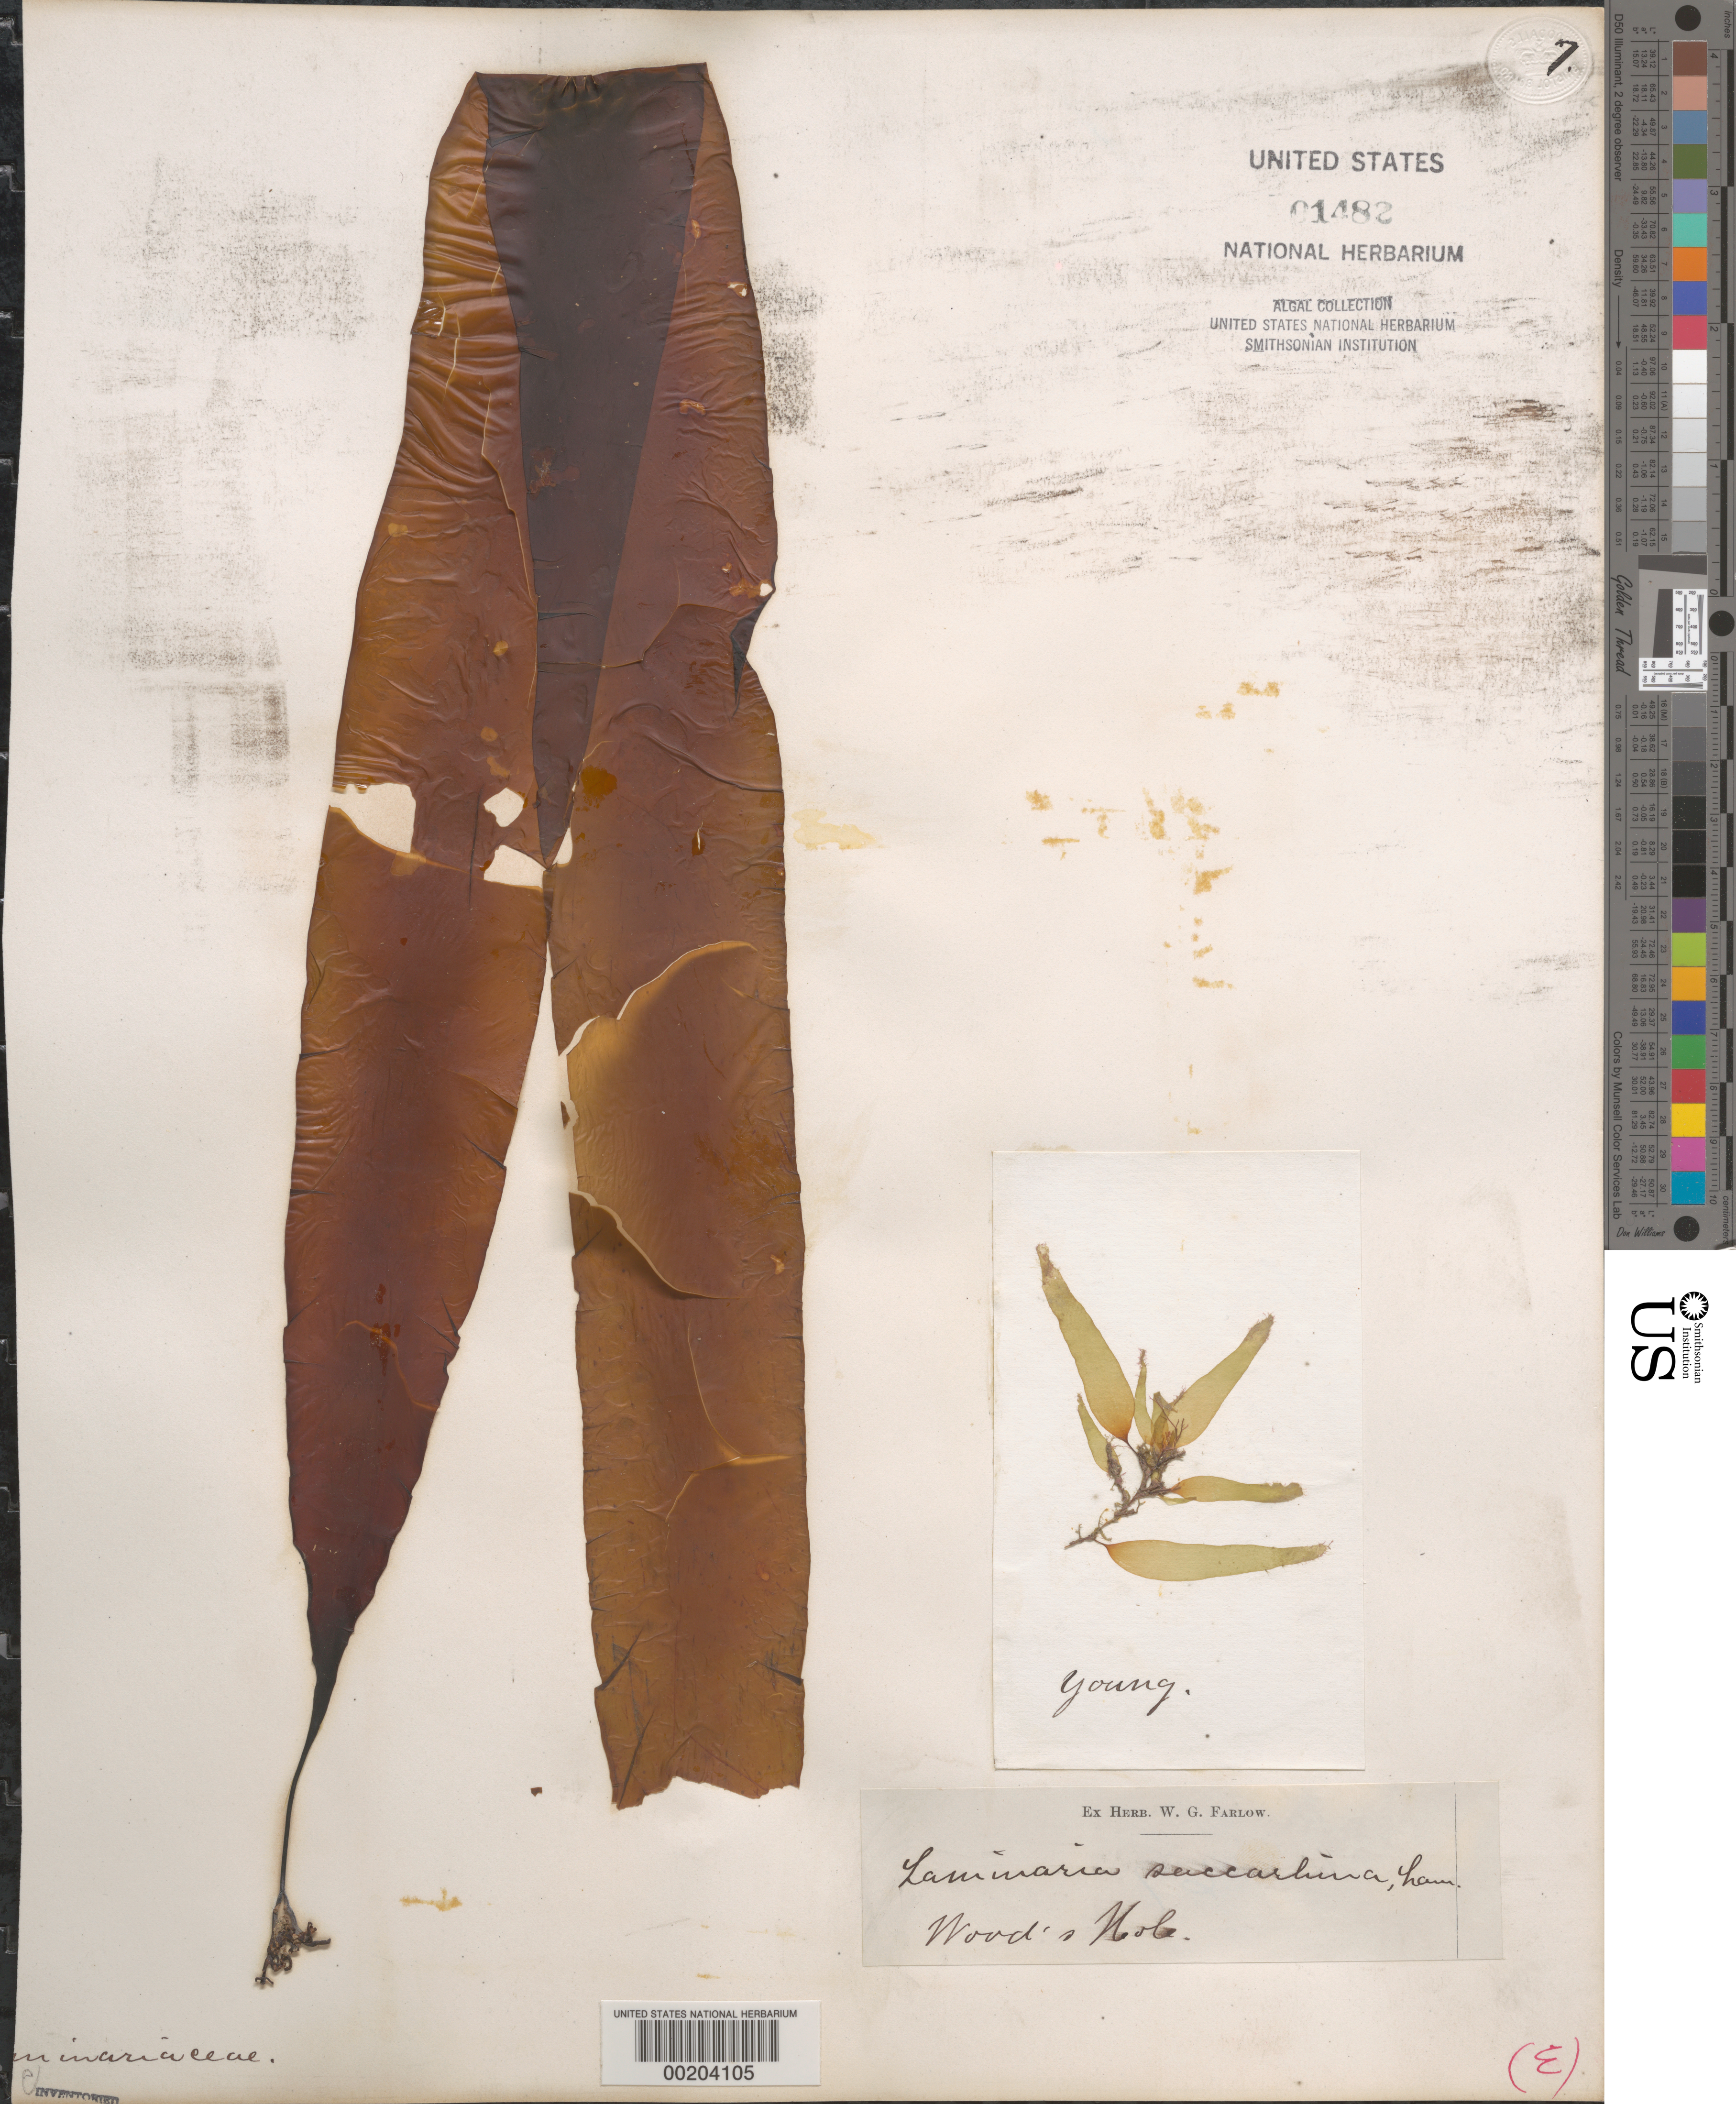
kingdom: Chromista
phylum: Ochrophyta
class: Phaeophyceae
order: Laminariales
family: Laminariaceae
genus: Saccharina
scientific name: Saccharina latissima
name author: C.E. Lane et al.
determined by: Algae name updating Project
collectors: W. Farlow (Herbarium)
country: United States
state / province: Massachusetts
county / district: Barnstable County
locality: Woods Hole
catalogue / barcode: US 1482